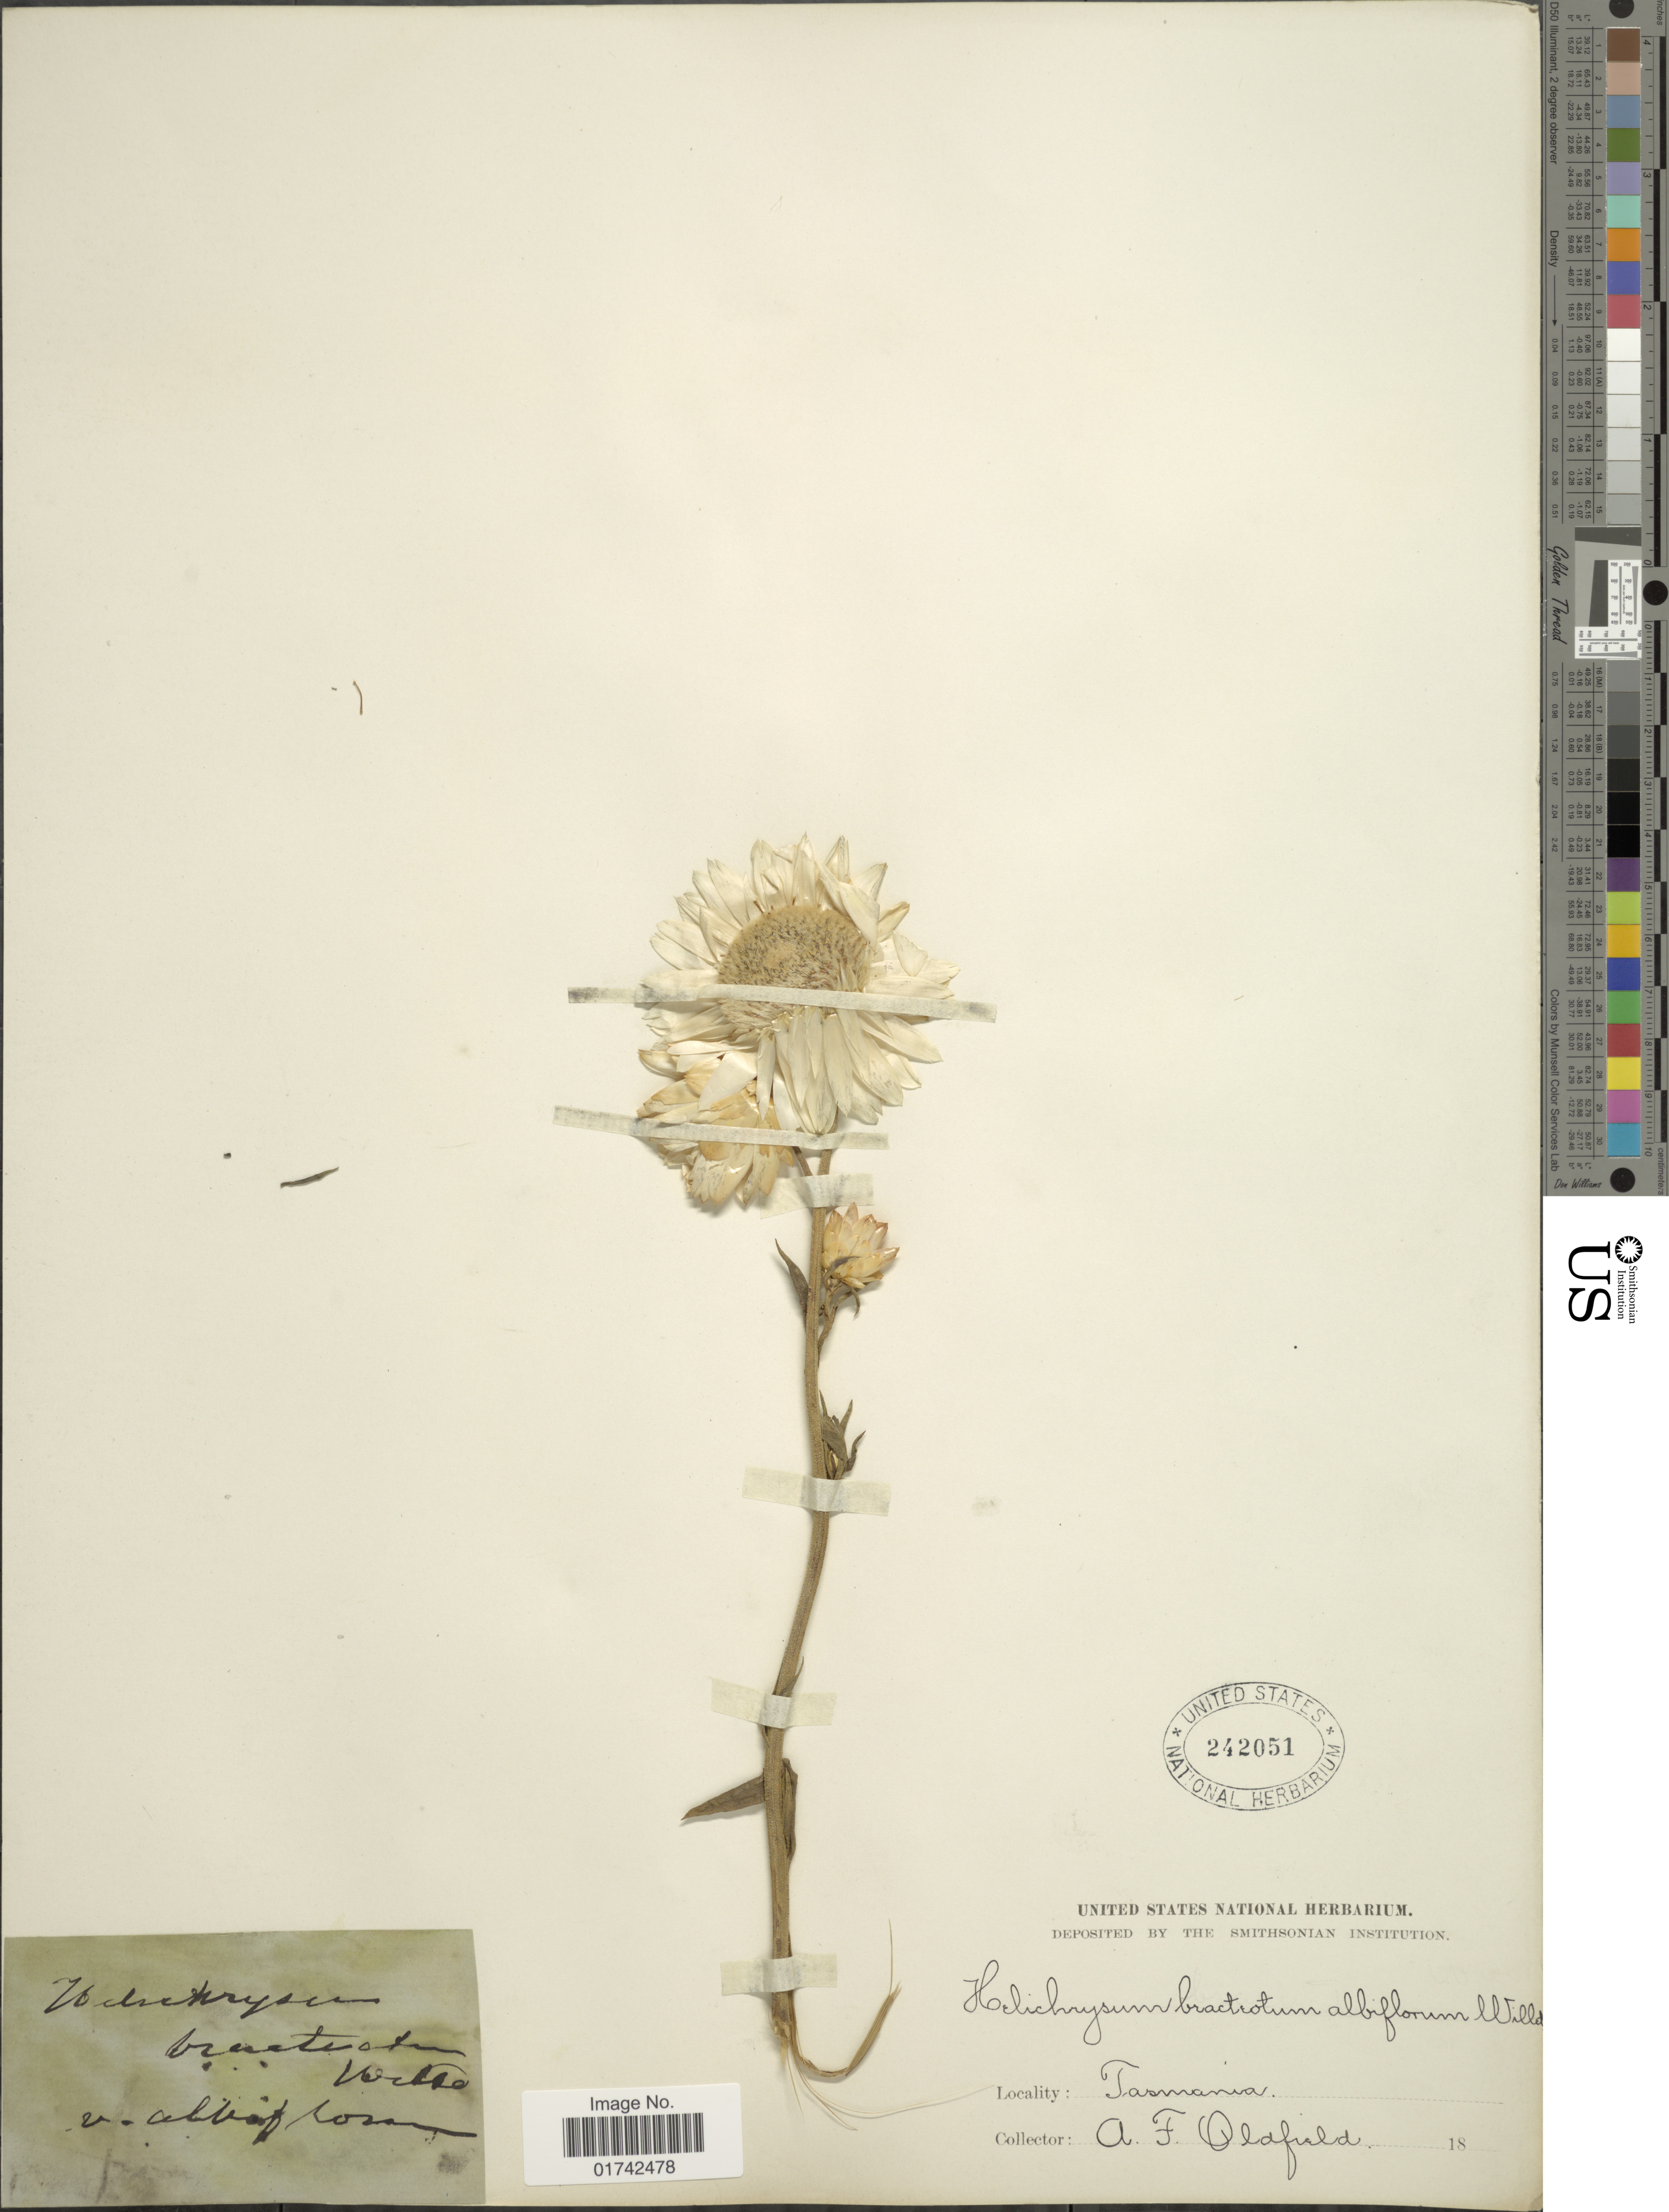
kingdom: Plantae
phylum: Tracheophyta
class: Magnoliopsida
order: Asterales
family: Asteraceae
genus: Helichrysum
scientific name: Helichrysum bracteatum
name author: (Vent.) Haw.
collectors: A. Oldfield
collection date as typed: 18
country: Australia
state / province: Tasmania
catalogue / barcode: US 242051